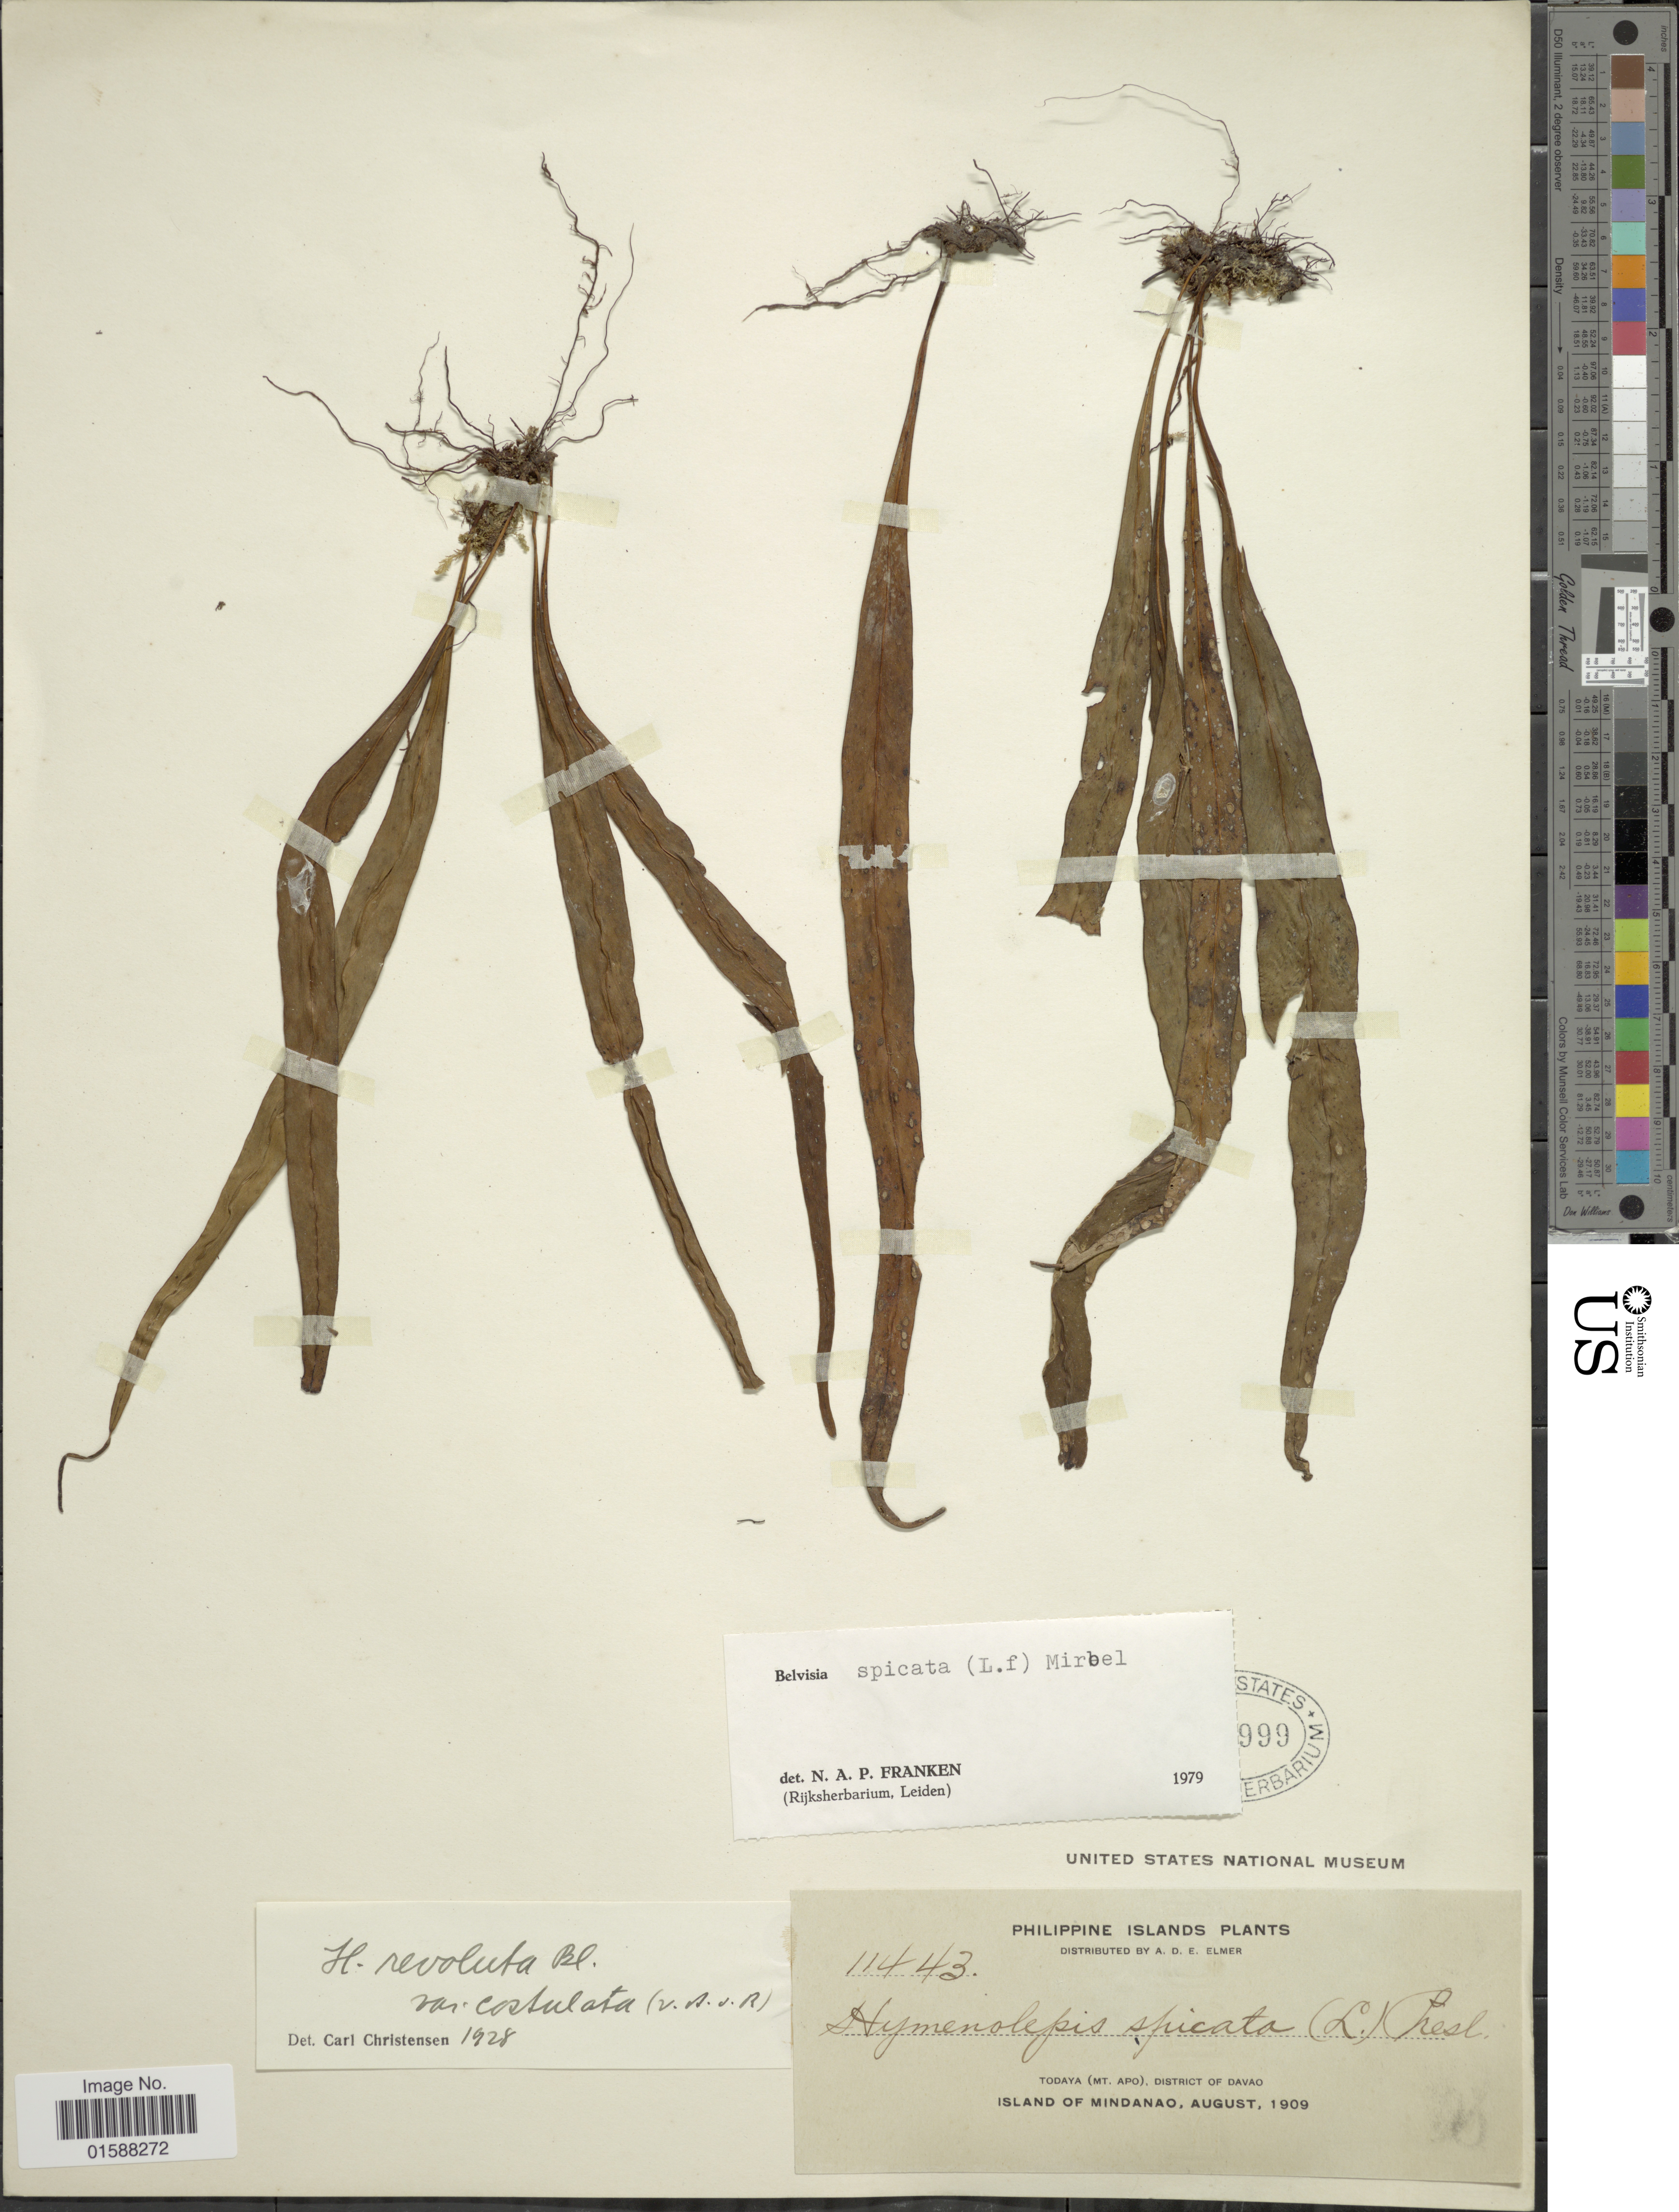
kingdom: Plantae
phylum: Tracheophyta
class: Polypodiopsida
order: Polypodiales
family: Polypodiaceae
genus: Lepisorus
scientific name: Lepisorus spicatus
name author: (L. f.) Li S. Wang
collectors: A. D. E. Elmer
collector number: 11443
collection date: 1909-08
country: Philippines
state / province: Davao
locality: Philippine Islands. Todaya (Mt. Apo), District of Davao. Island of Mindanao